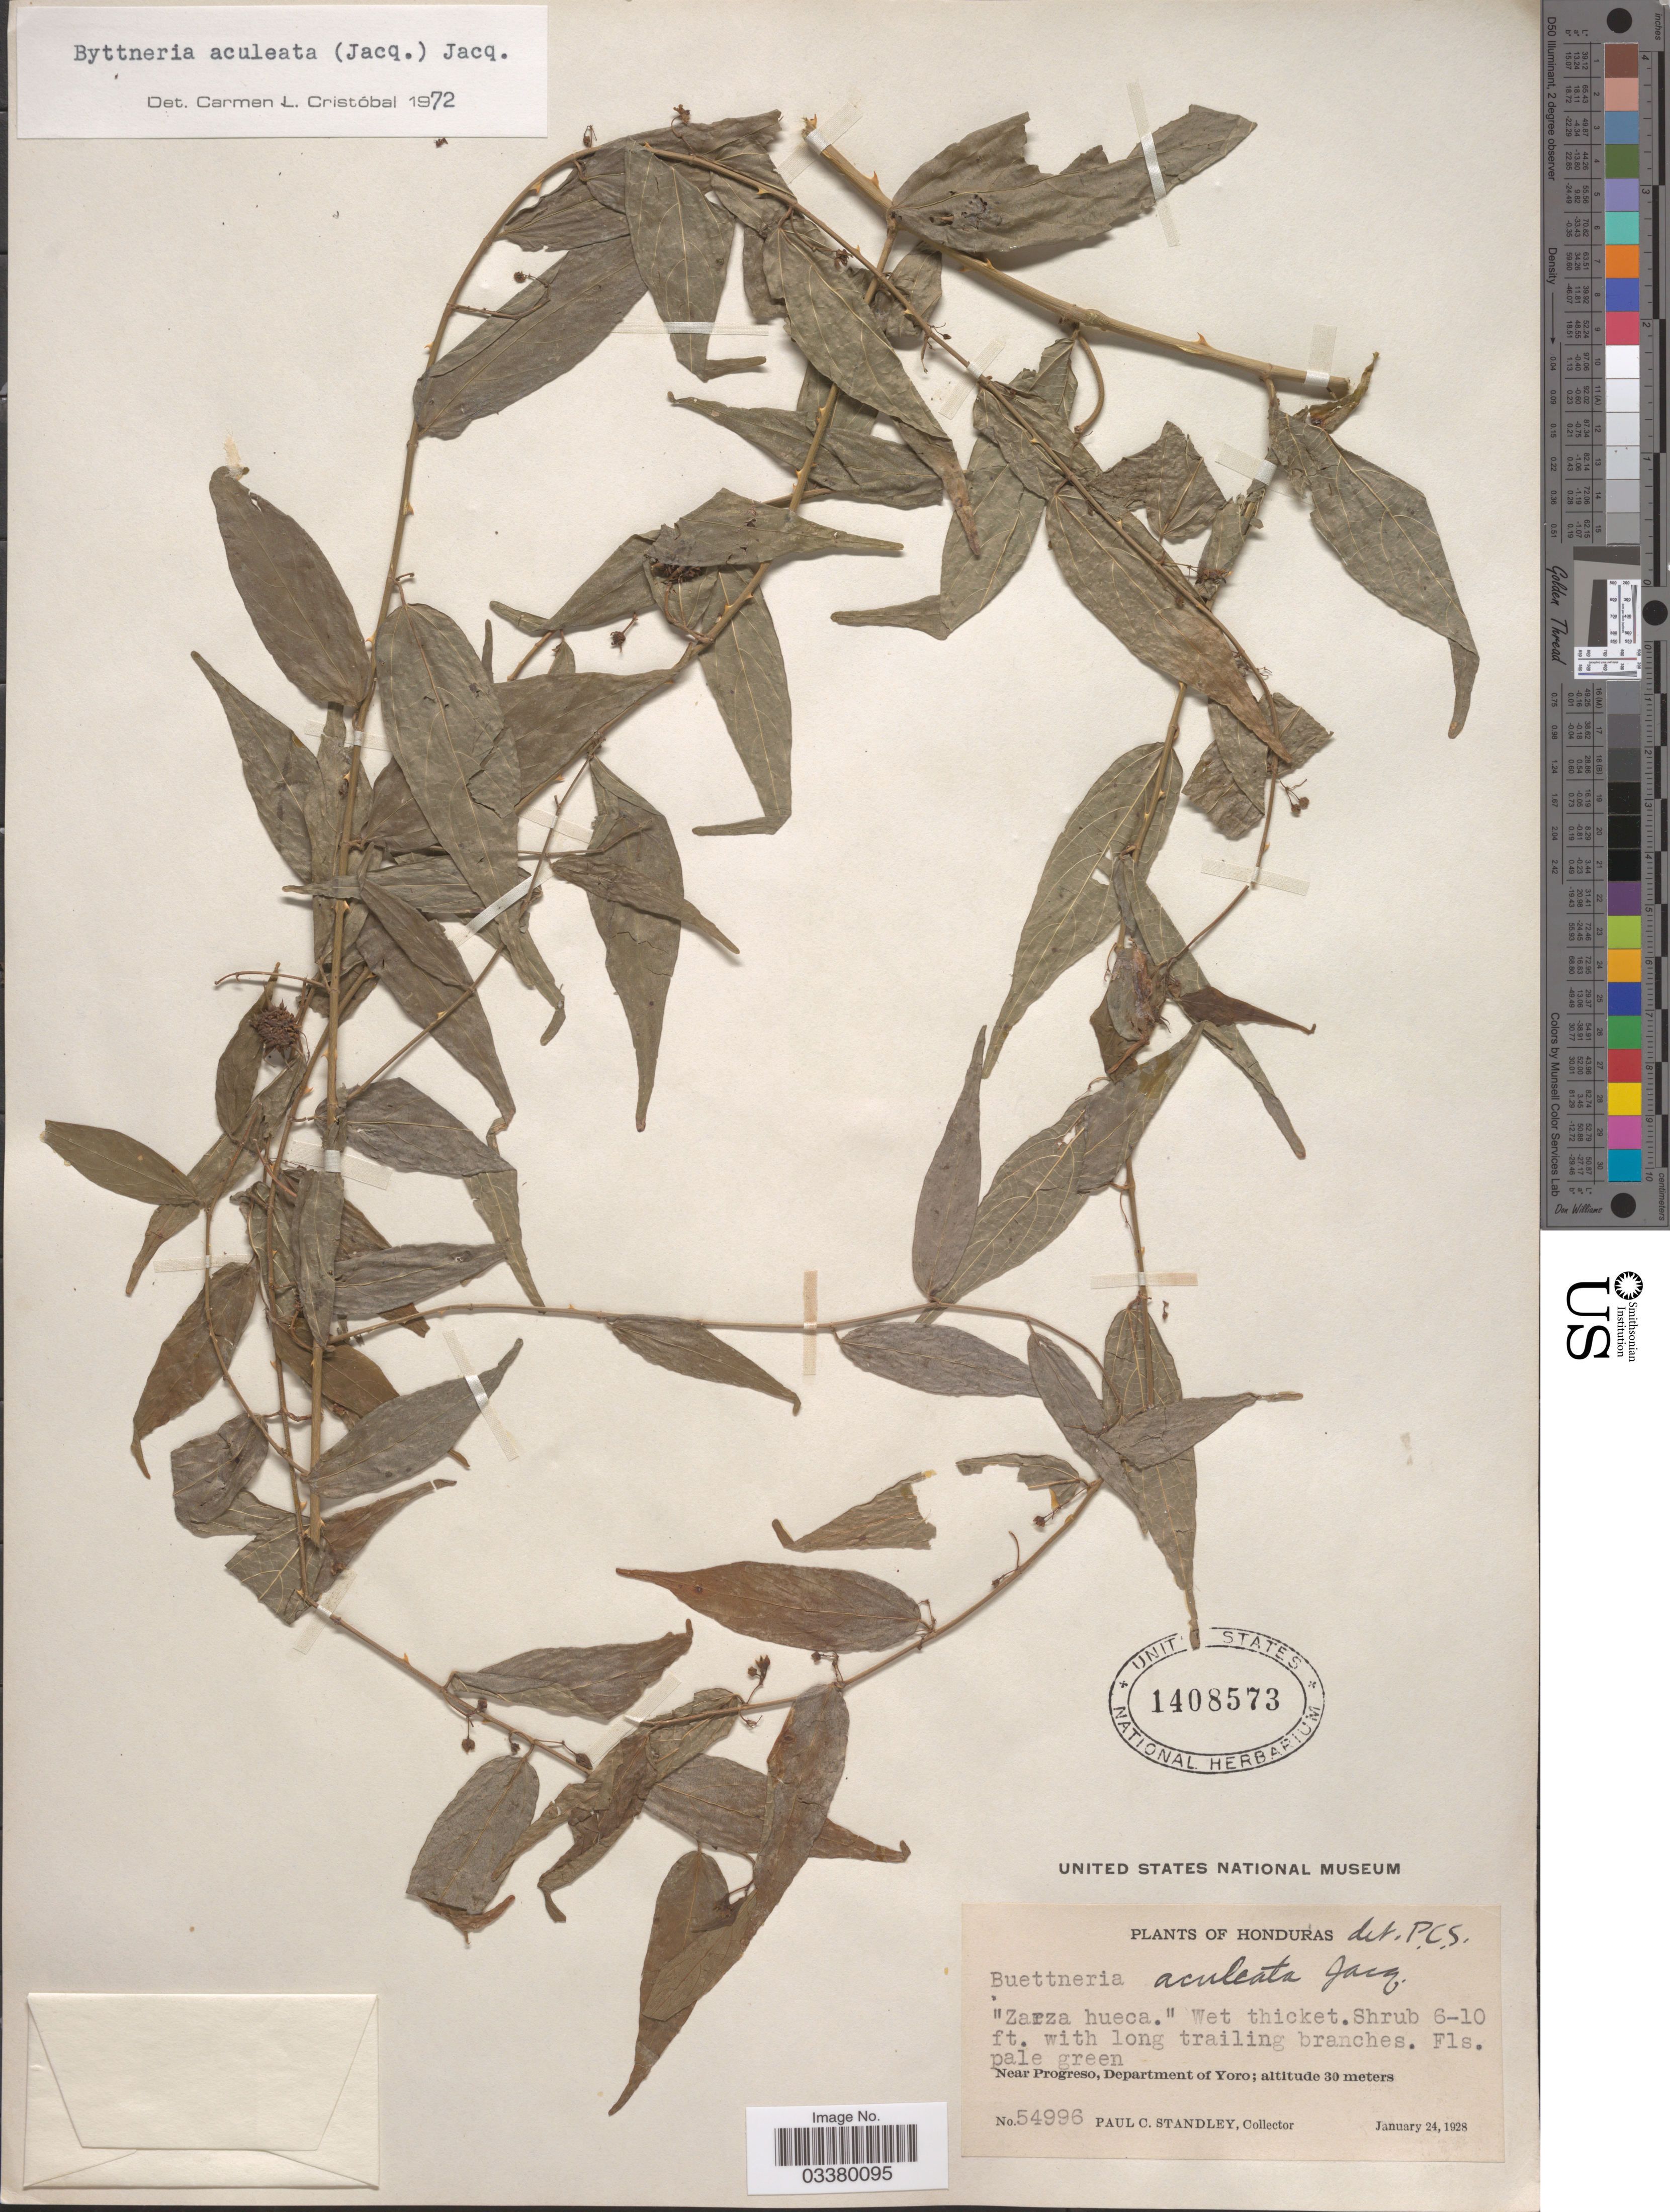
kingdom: Plantae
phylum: Tracheophyta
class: Magnoliopsida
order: Malvales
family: Malvaceae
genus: Byttneria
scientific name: Byttneria aculeata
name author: (Jacq.) Jacq.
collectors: P. C. Standley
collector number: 54996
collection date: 1928-01-24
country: Honduras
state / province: Yoro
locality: Near Progreso, Department of Yoro.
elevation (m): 30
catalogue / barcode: US 1408573